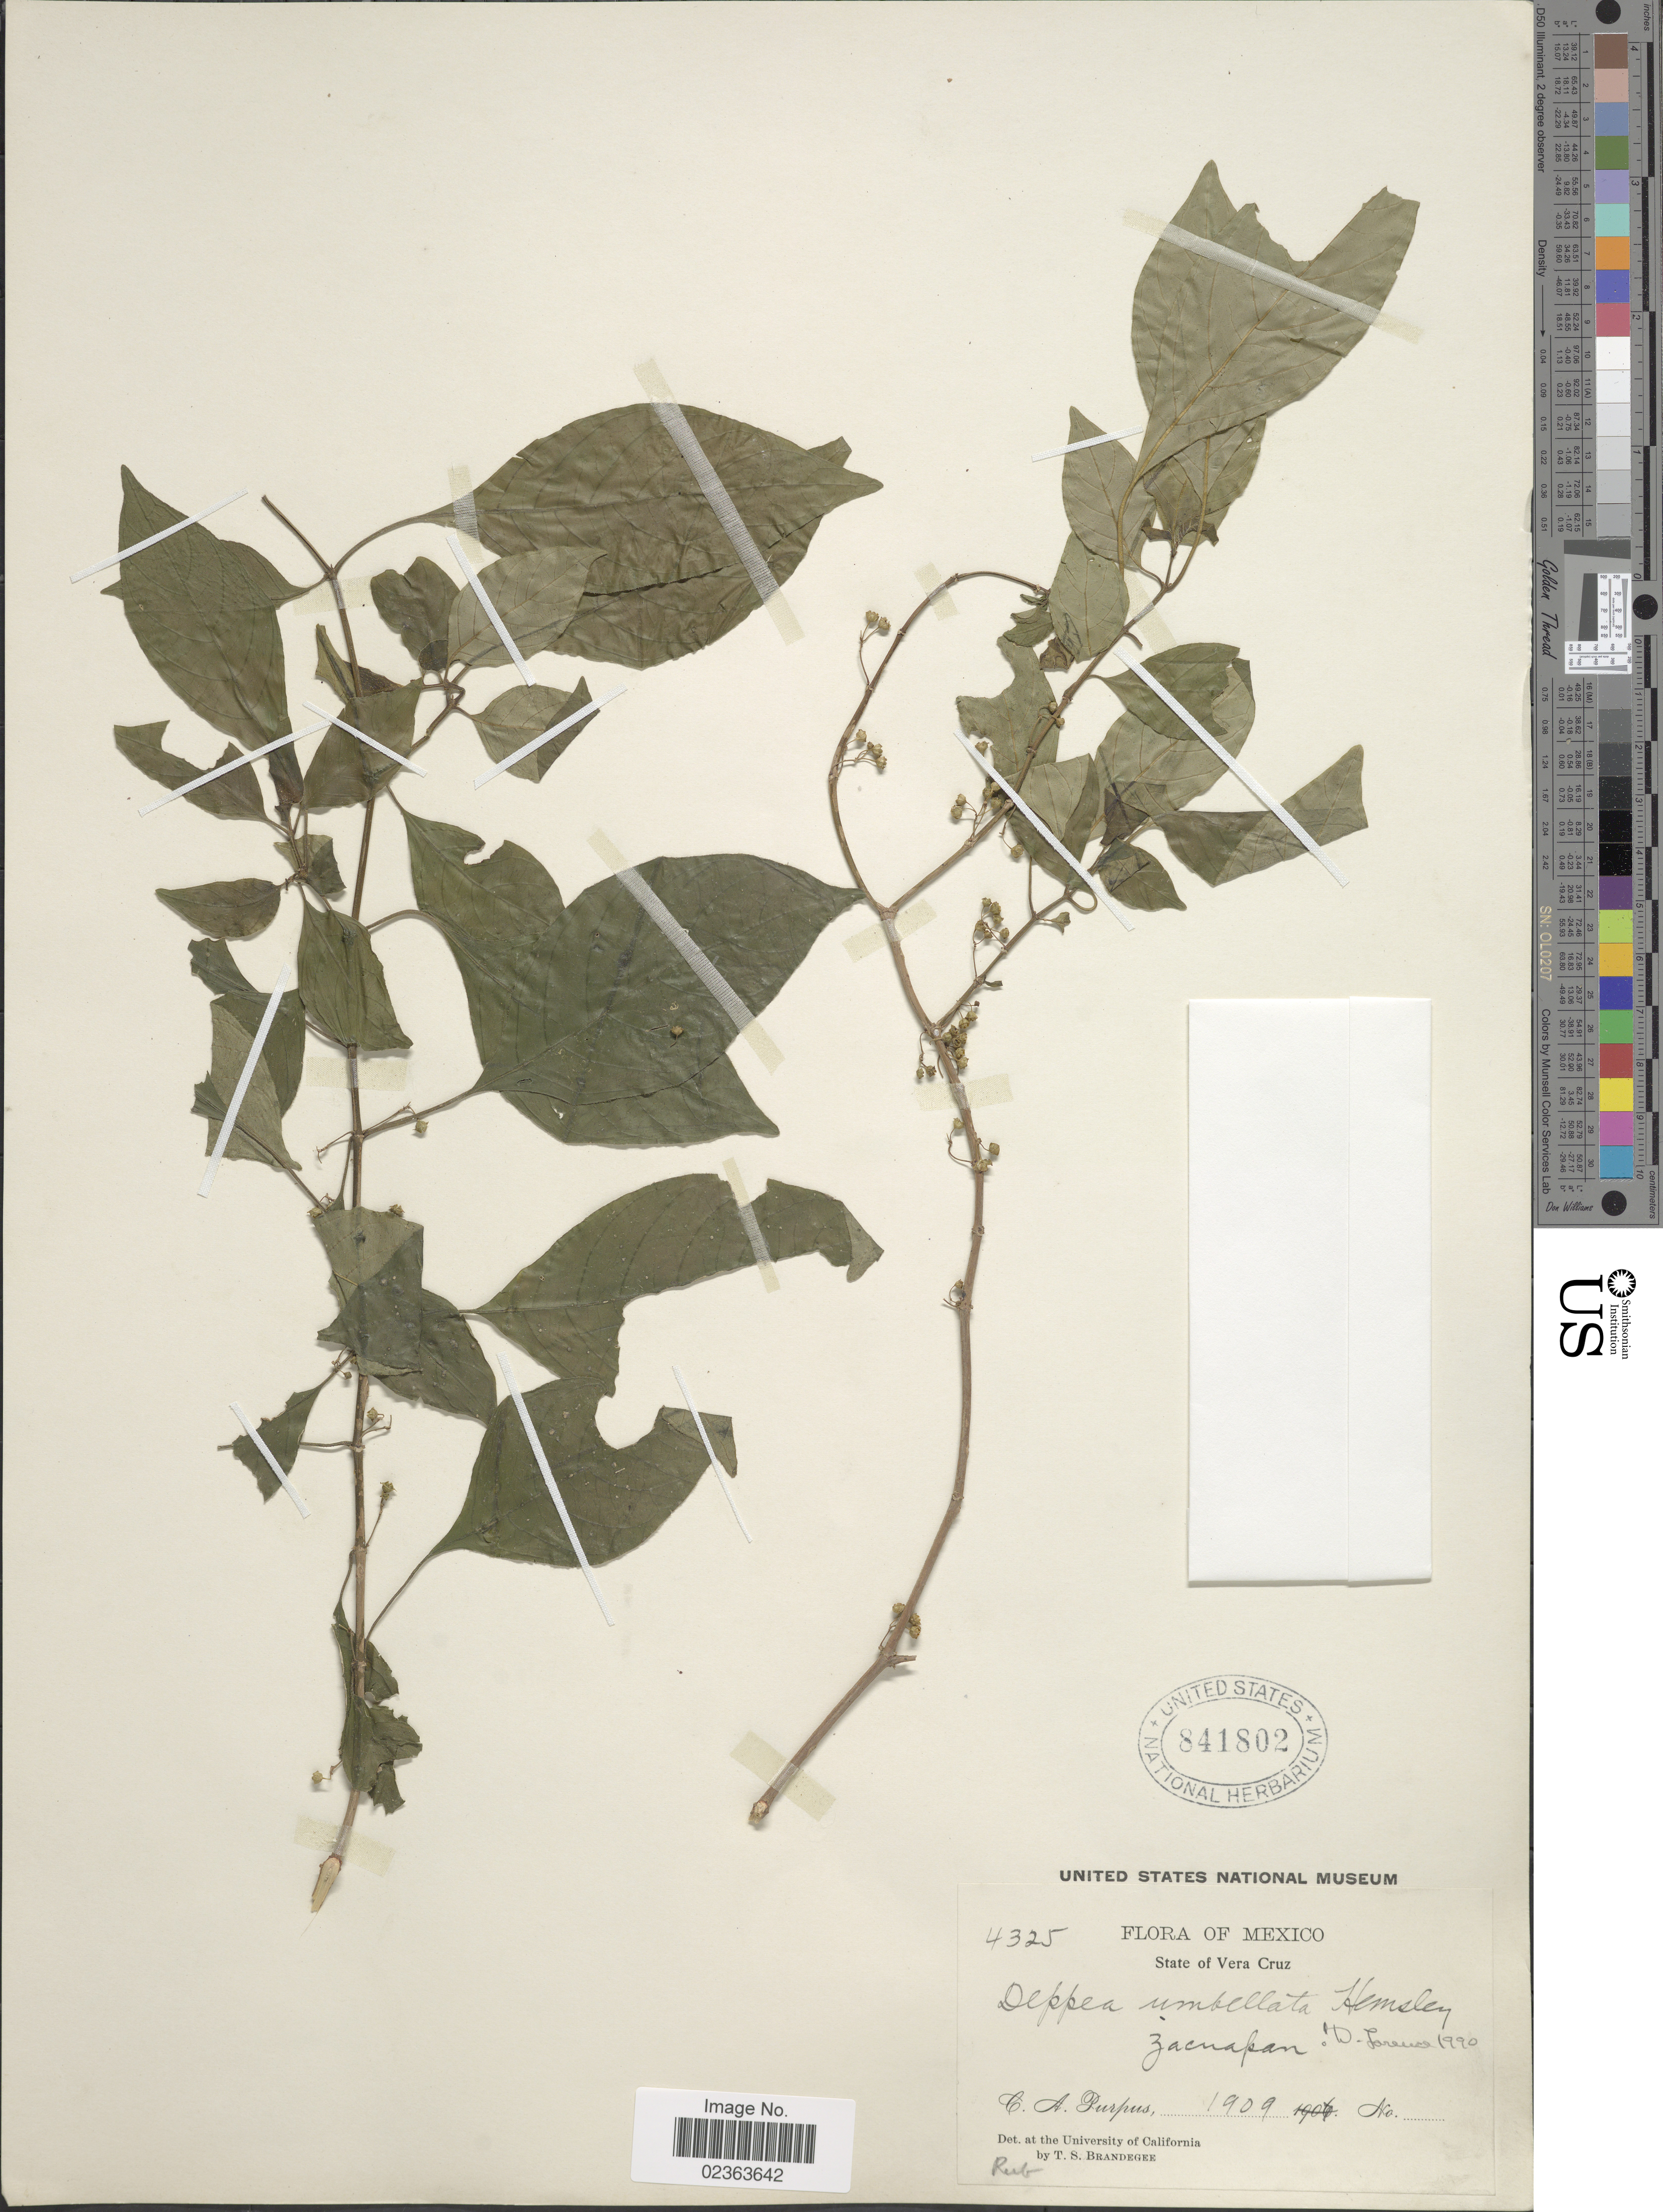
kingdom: Plantae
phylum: Tracheophyta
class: Magnoliopsida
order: Gentianales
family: Rubiaceae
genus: Deppea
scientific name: Deppea umbellata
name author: Hemsl.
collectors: T. S. Brandegee (herbarium)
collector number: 4325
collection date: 1909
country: Mexico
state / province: Veracruz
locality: State of Vera Cruz, Zacuapan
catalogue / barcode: US 841802